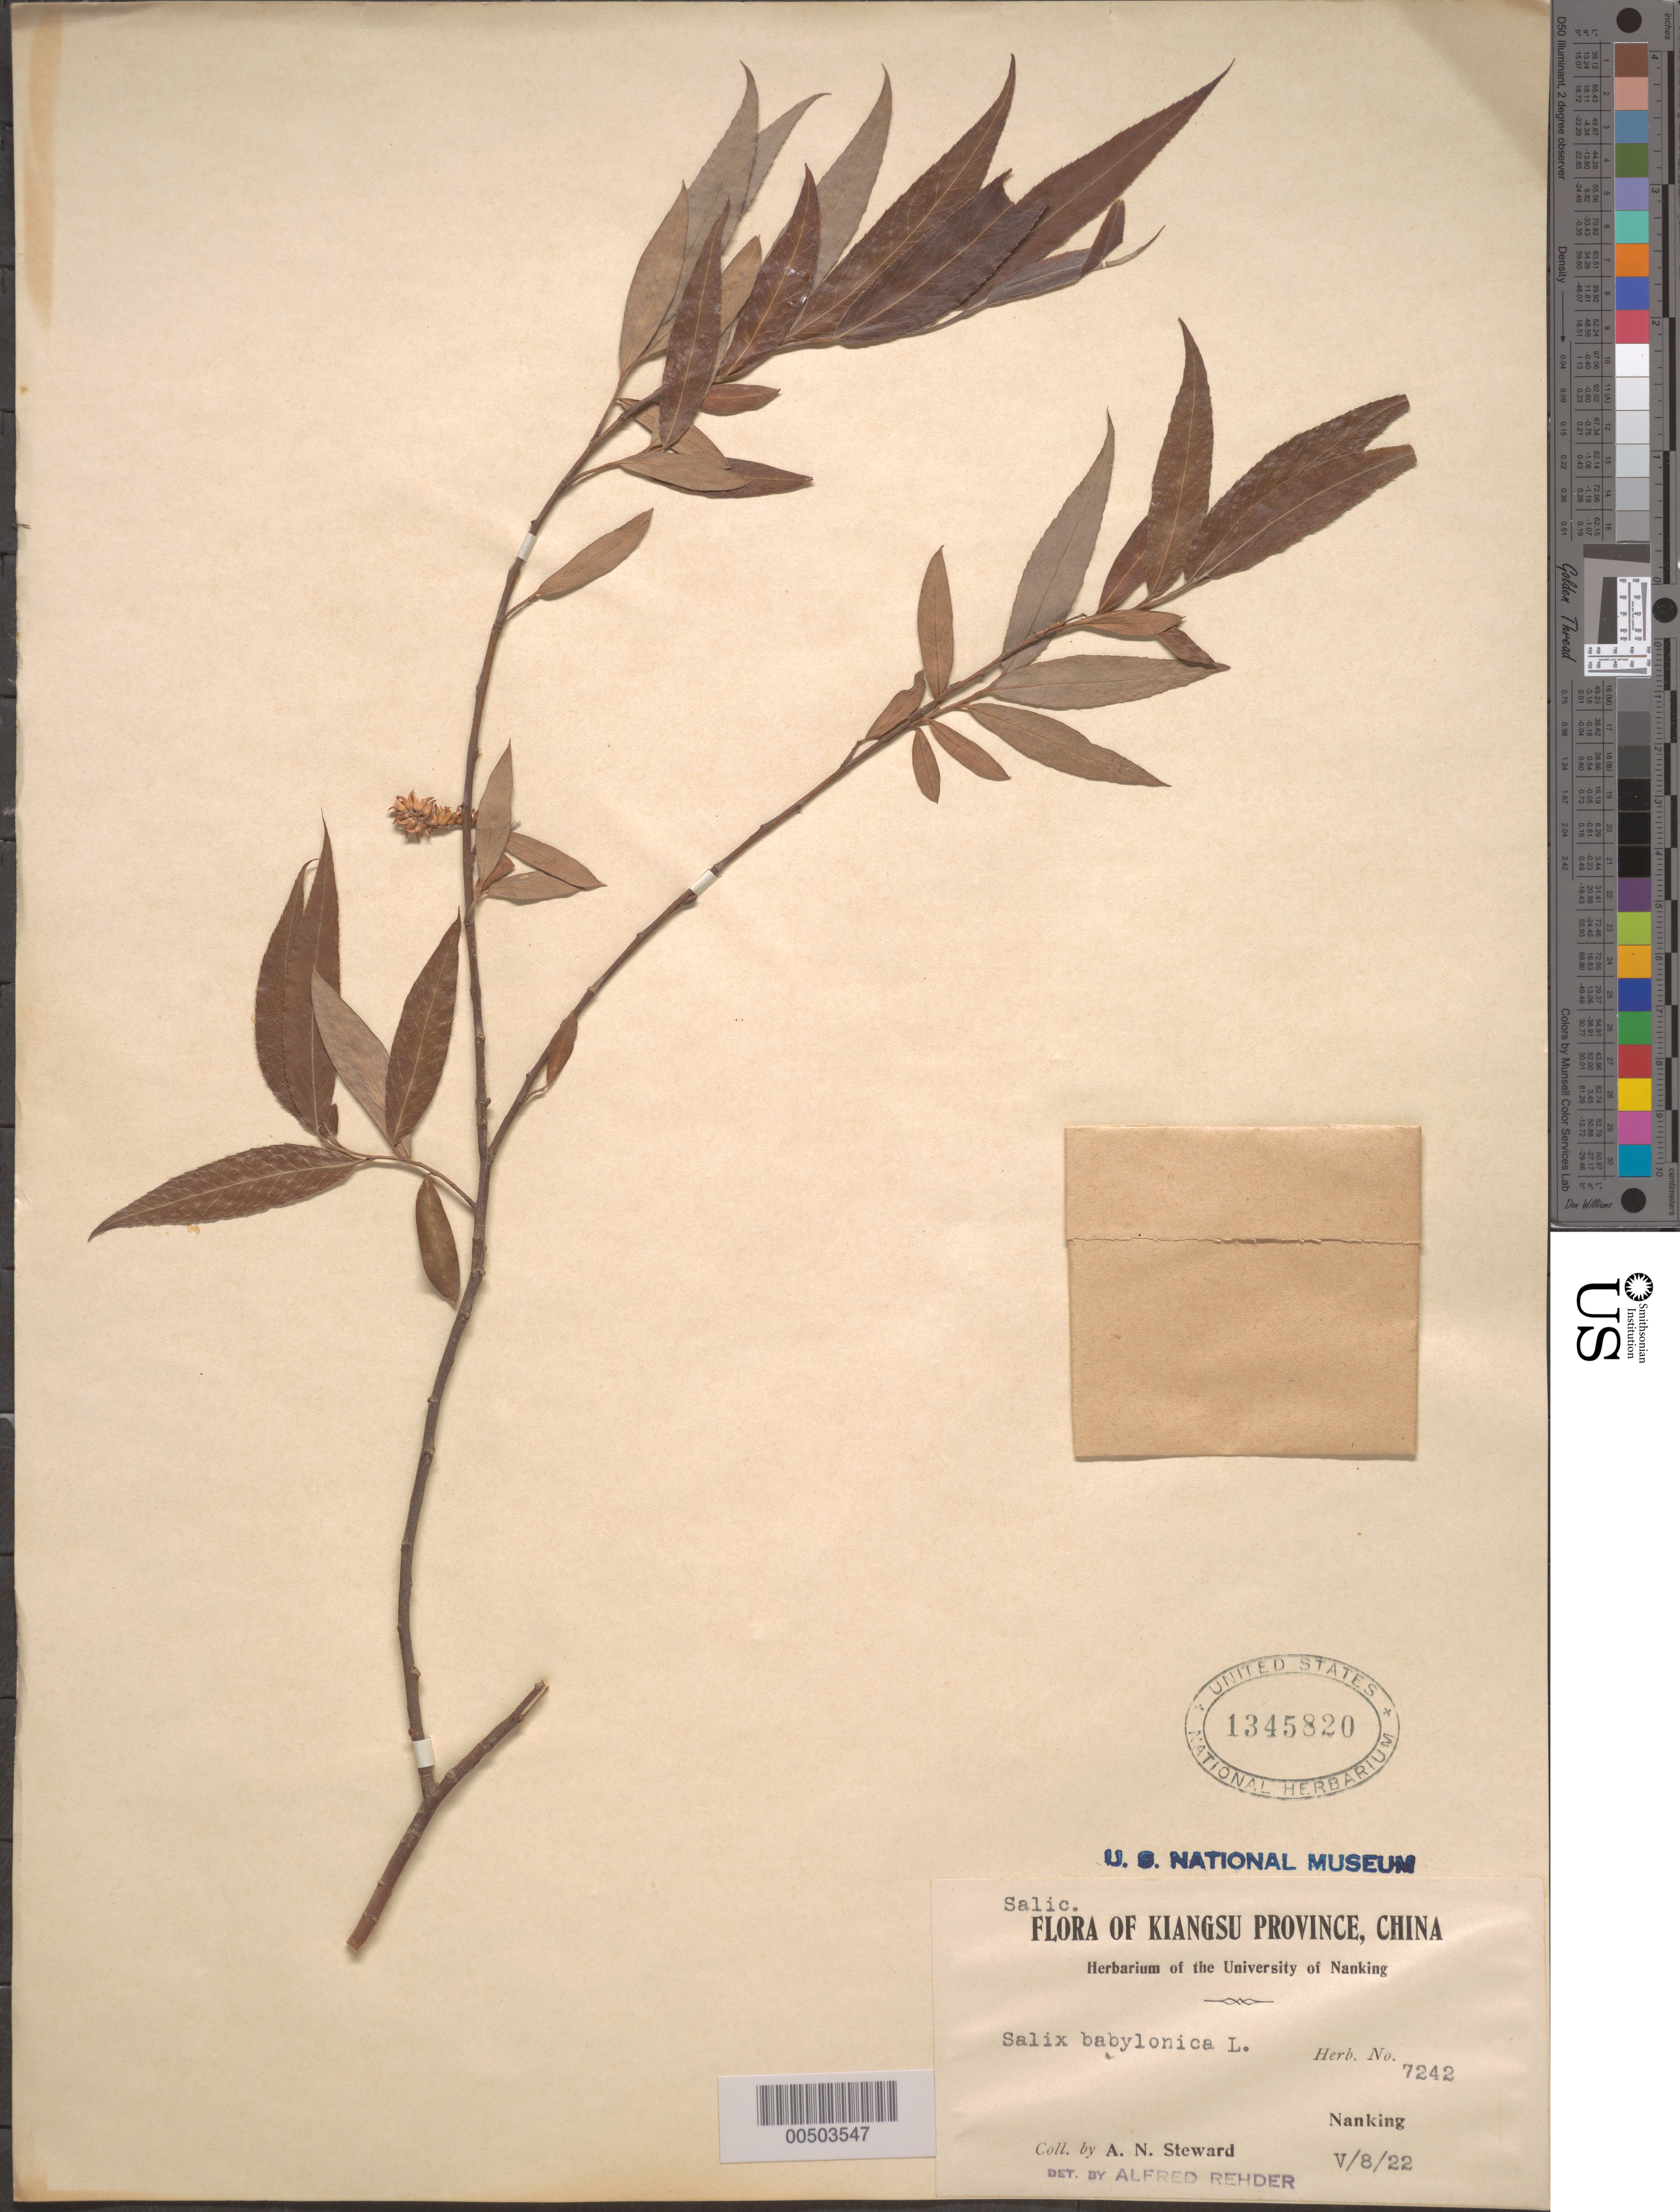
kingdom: Plantae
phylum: Tracheophyta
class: Magnoliopsida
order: Malpighiales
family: Salicaceae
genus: Salix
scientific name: Salix babylonica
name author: L.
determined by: Rehder, Alfred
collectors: A. N. Steward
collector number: Herb. No. 7242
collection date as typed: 08 May 1922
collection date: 1922-05-08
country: China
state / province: Jiangsu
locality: Nanking (Nanjing)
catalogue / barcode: US 1345820